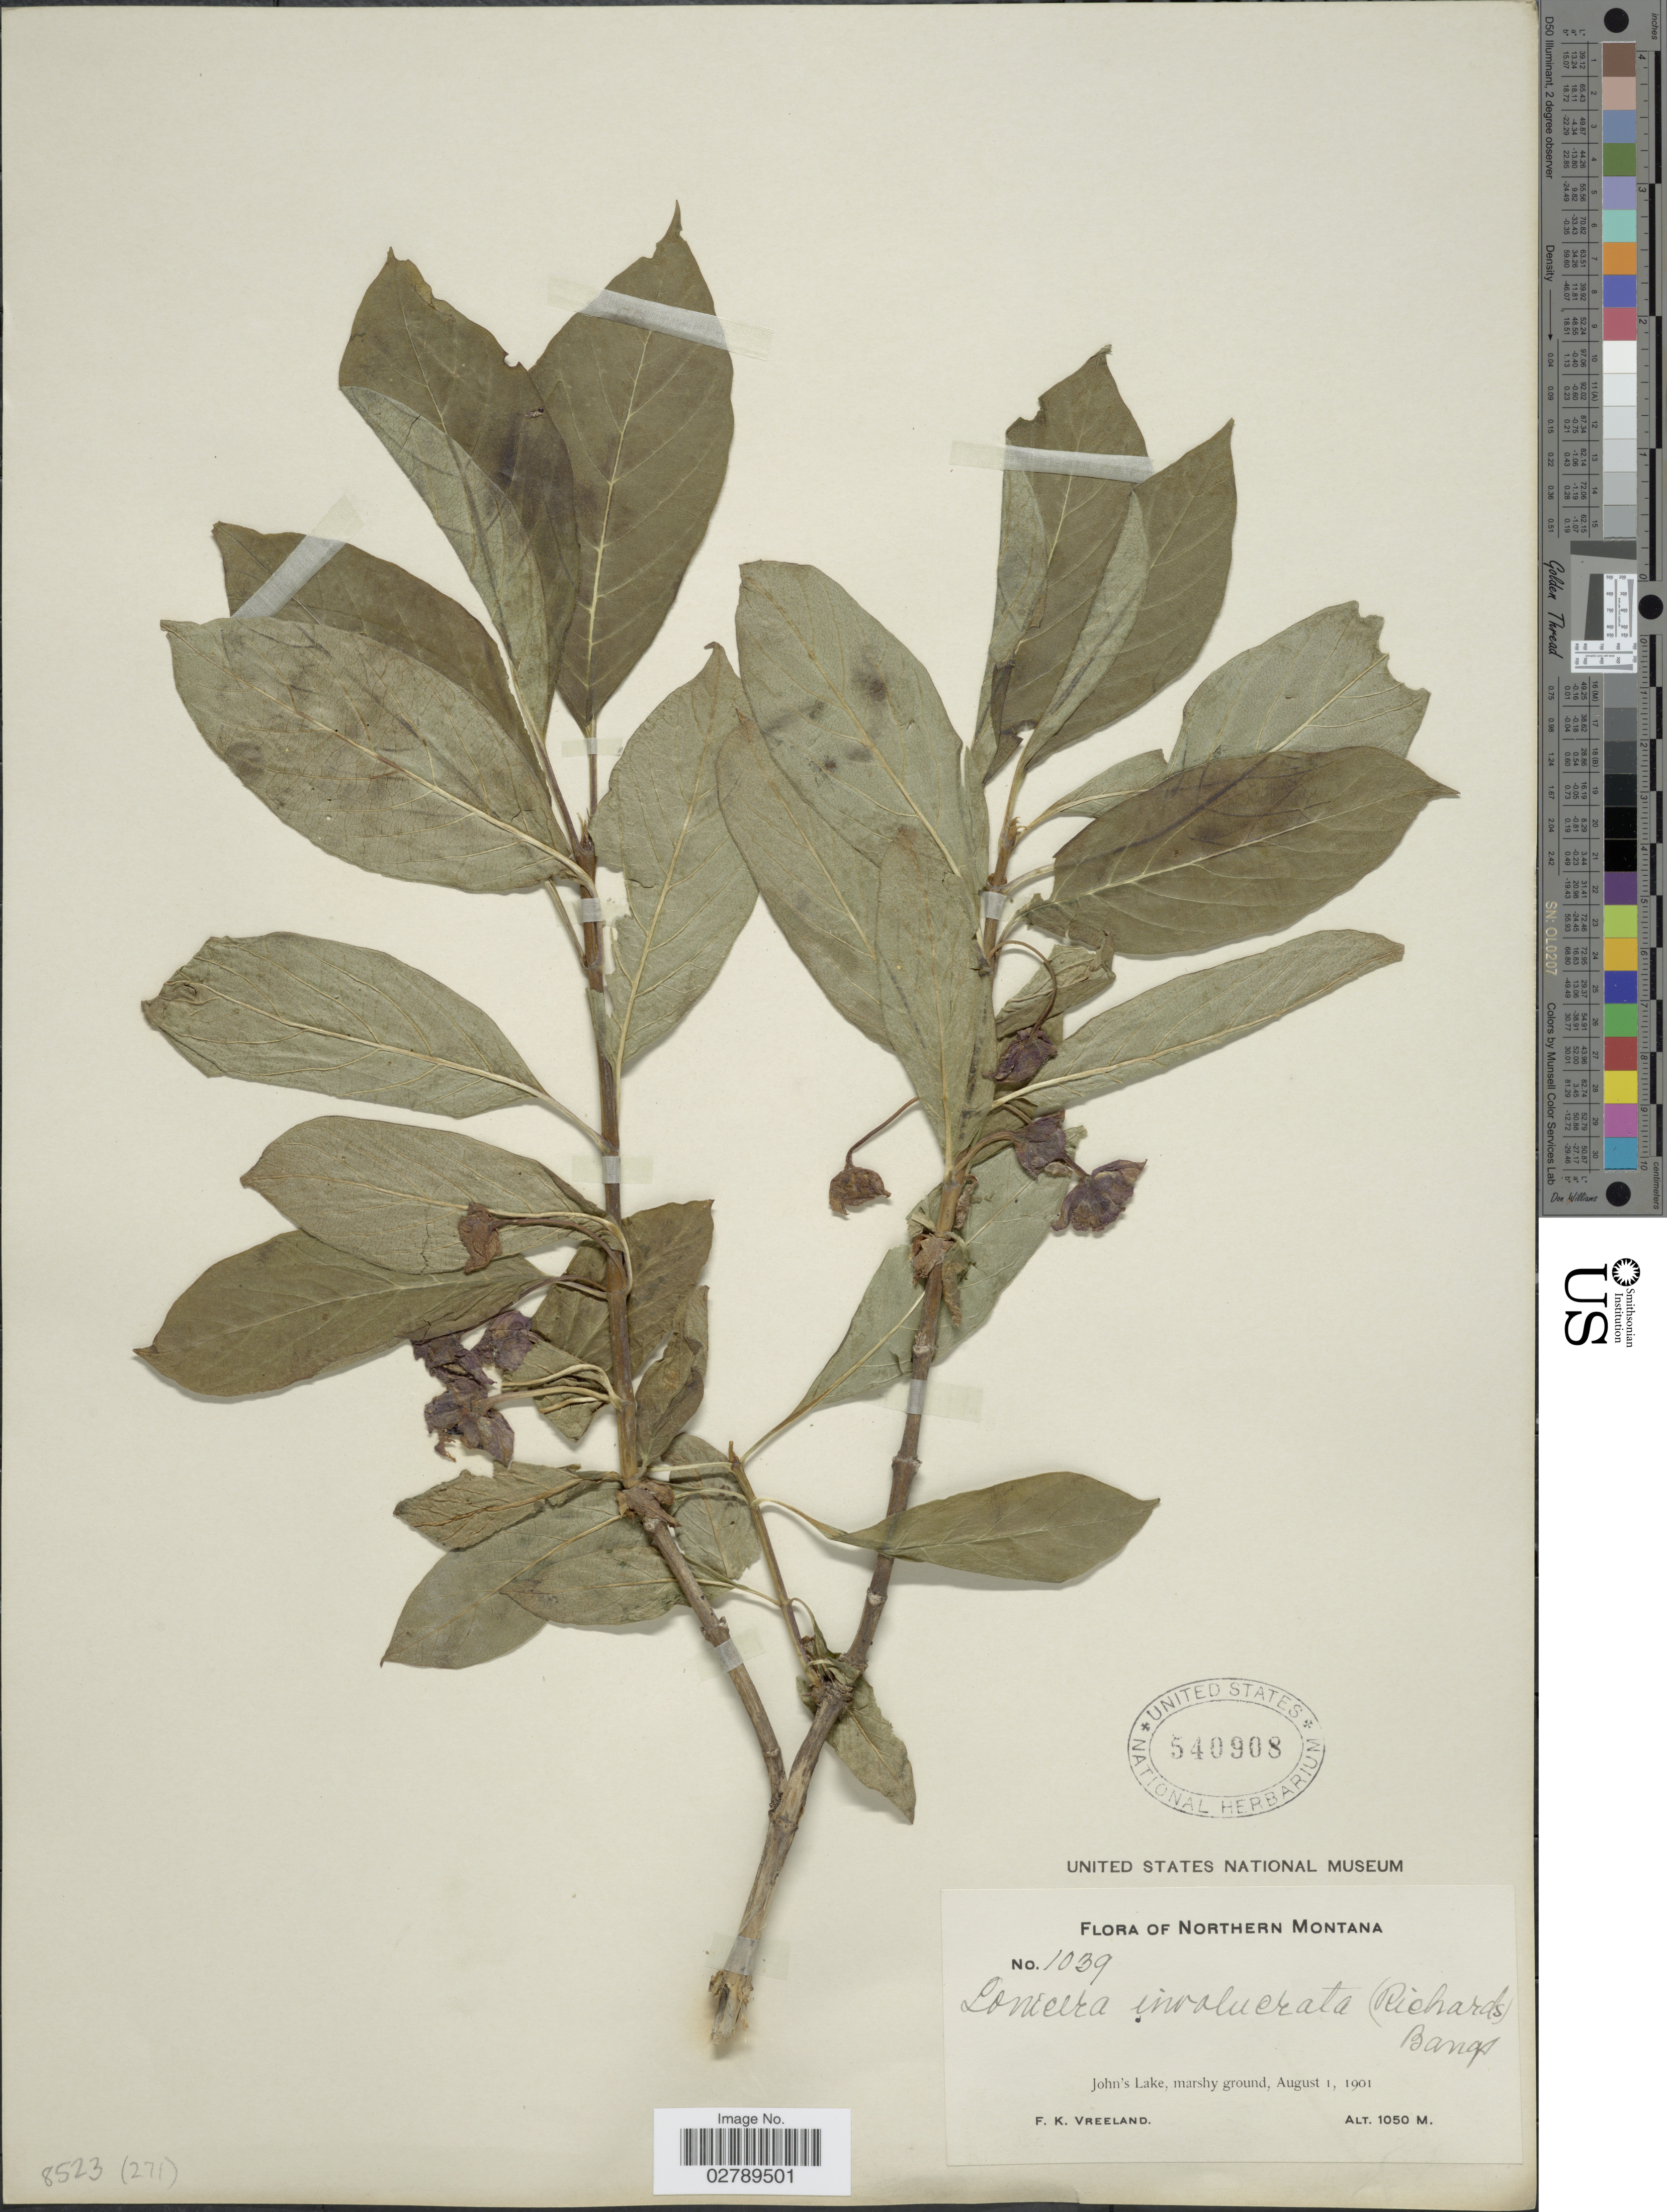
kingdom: Plantae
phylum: Tracheophyta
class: Magnoliopsida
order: Dipsacales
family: Caprifoliaceae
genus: Lonicera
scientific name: Lonicera involucrata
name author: (Richardson) Banks ex Spreng.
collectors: F. Vreeland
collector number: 1039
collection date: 1901-08-01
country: United States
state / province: Montana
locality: Northern Montana. John's Lake, marshy ground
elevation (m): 1050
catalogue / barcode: US 540908